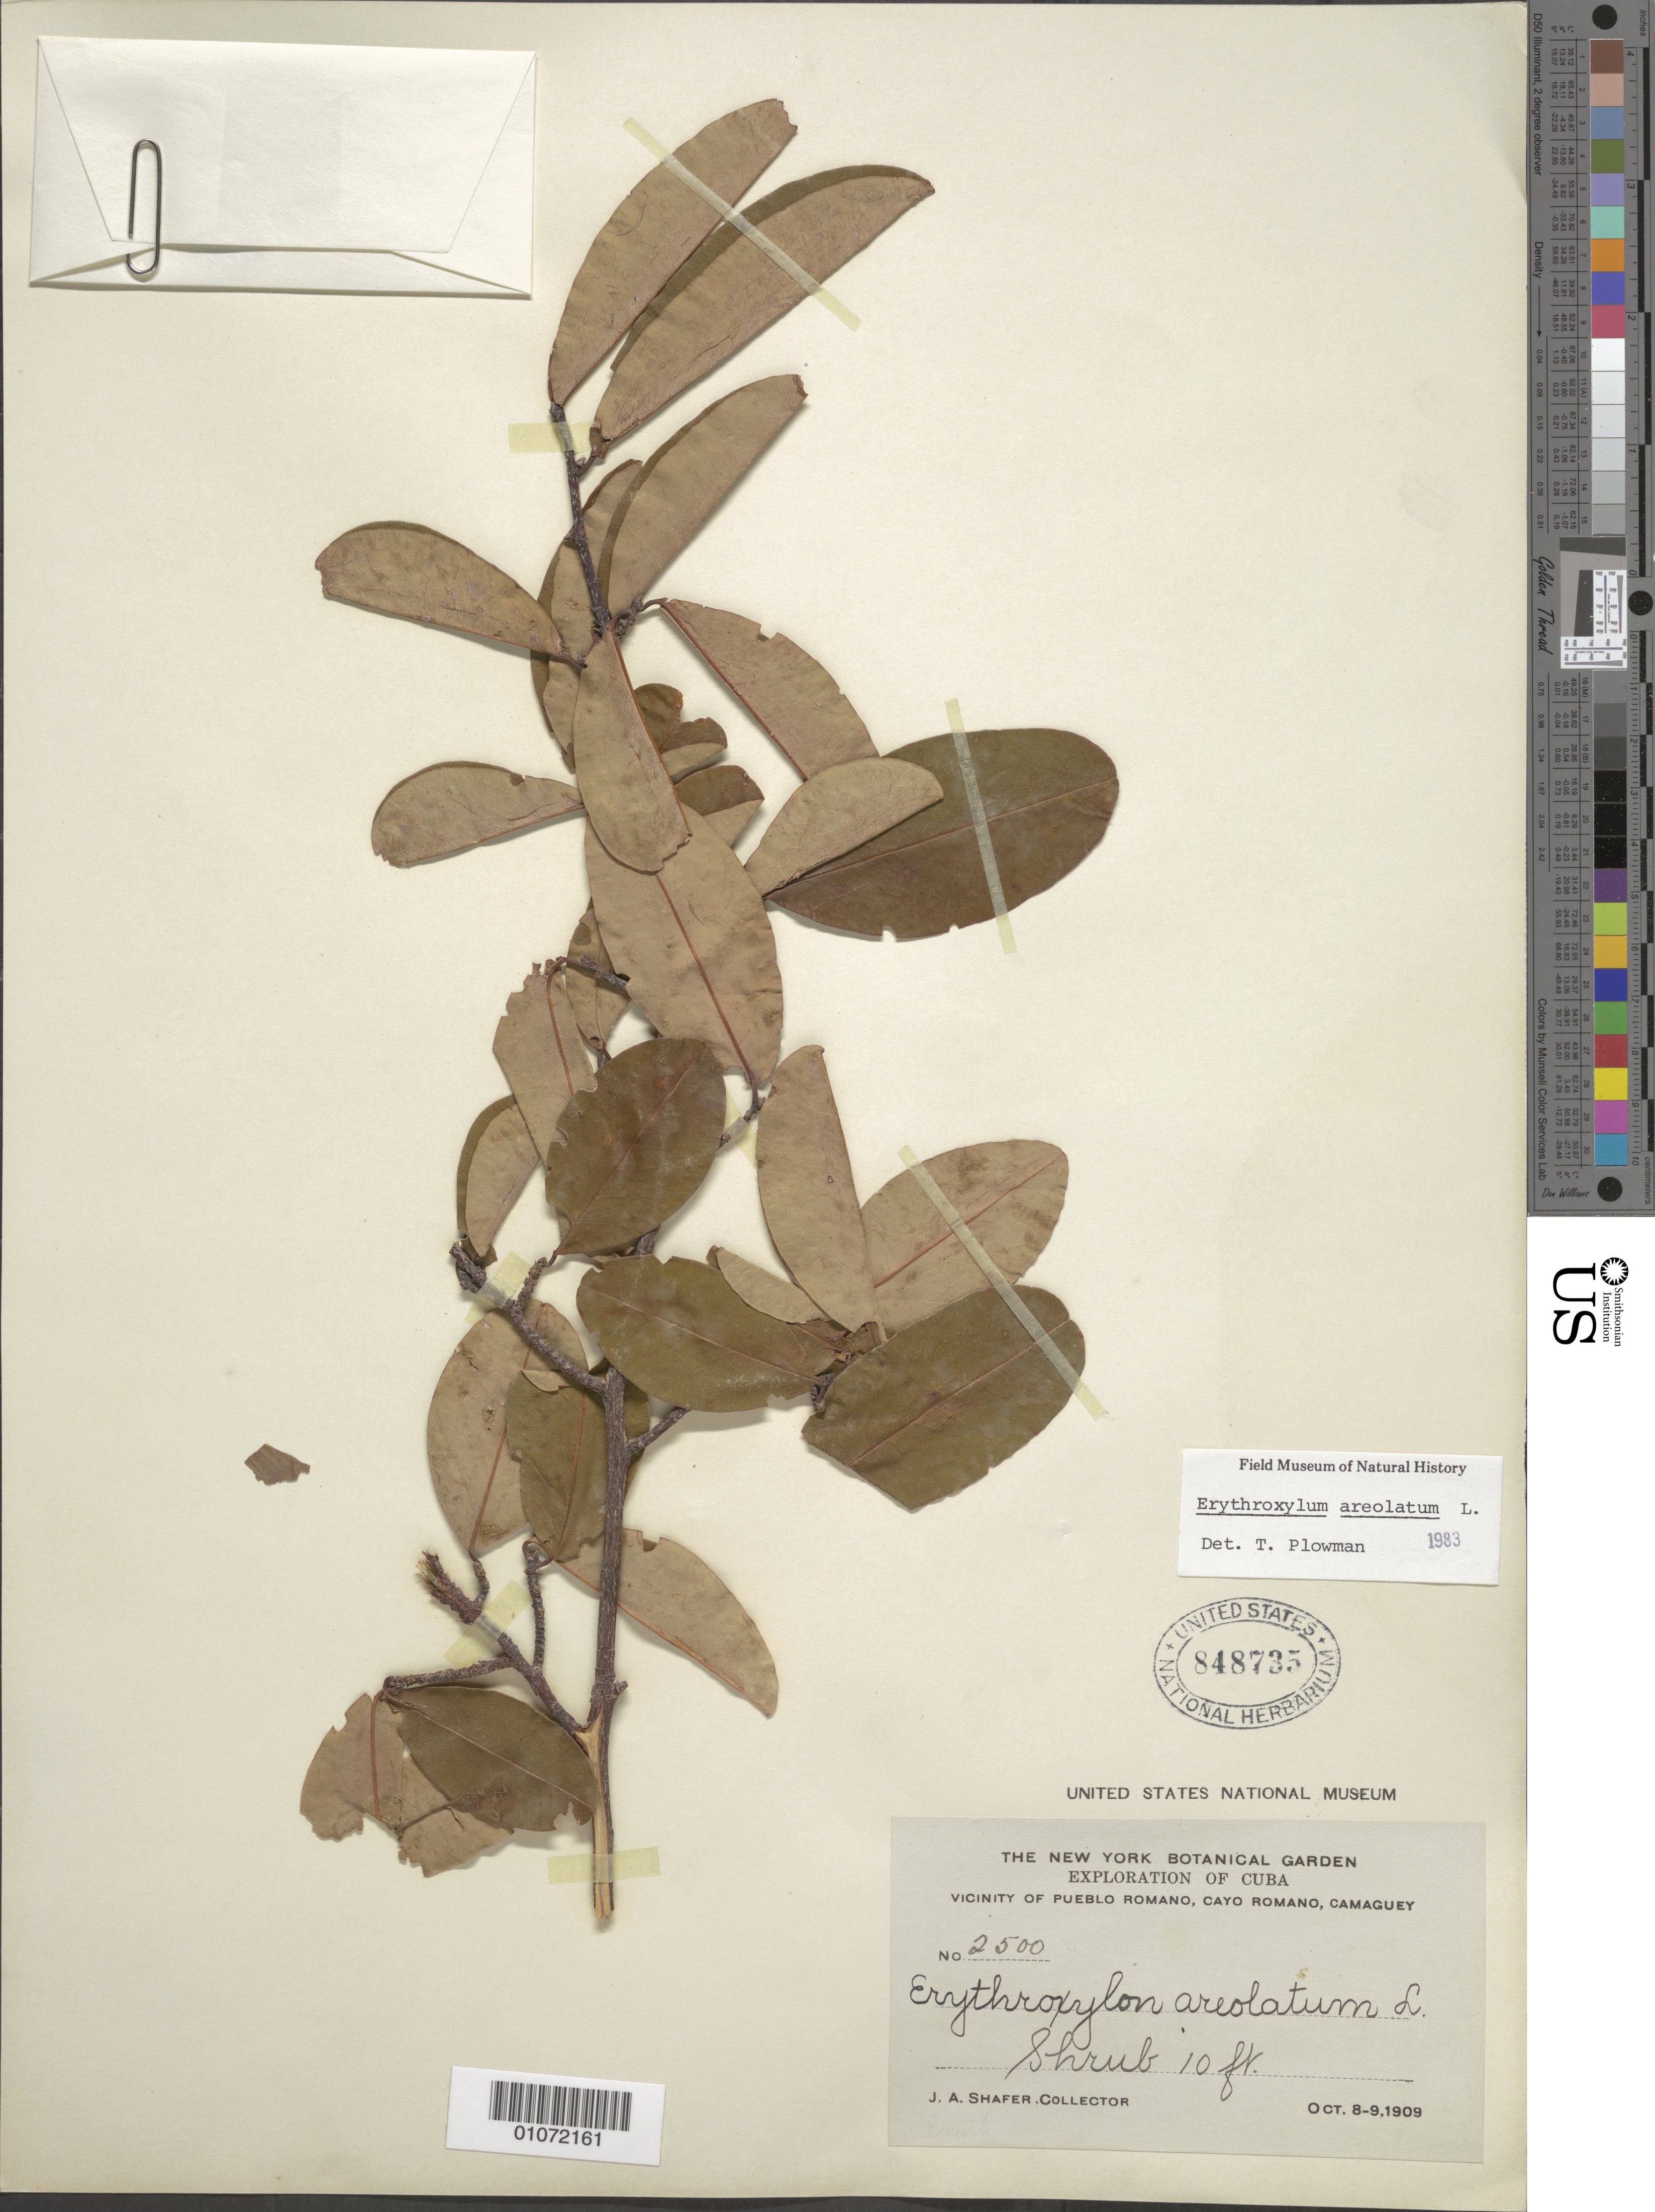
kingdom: Plantae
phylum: Tracheophyta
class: Magnoliopsida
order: Malpighiales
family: Erythroxylaceae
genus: Erythroxylum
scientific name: Erythroxylum aerolatum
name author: L.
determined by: Plowman, T.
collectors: J. A. Shafer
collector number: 2500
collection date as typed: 08 Oct 1909 to 09 Oct 1909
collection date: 1909-10-08/1909-10-09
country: Cuba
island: Cuba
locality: Vicinity of Pueblo Romano, Cayo Romano, Camaguey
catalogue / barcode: US 848735